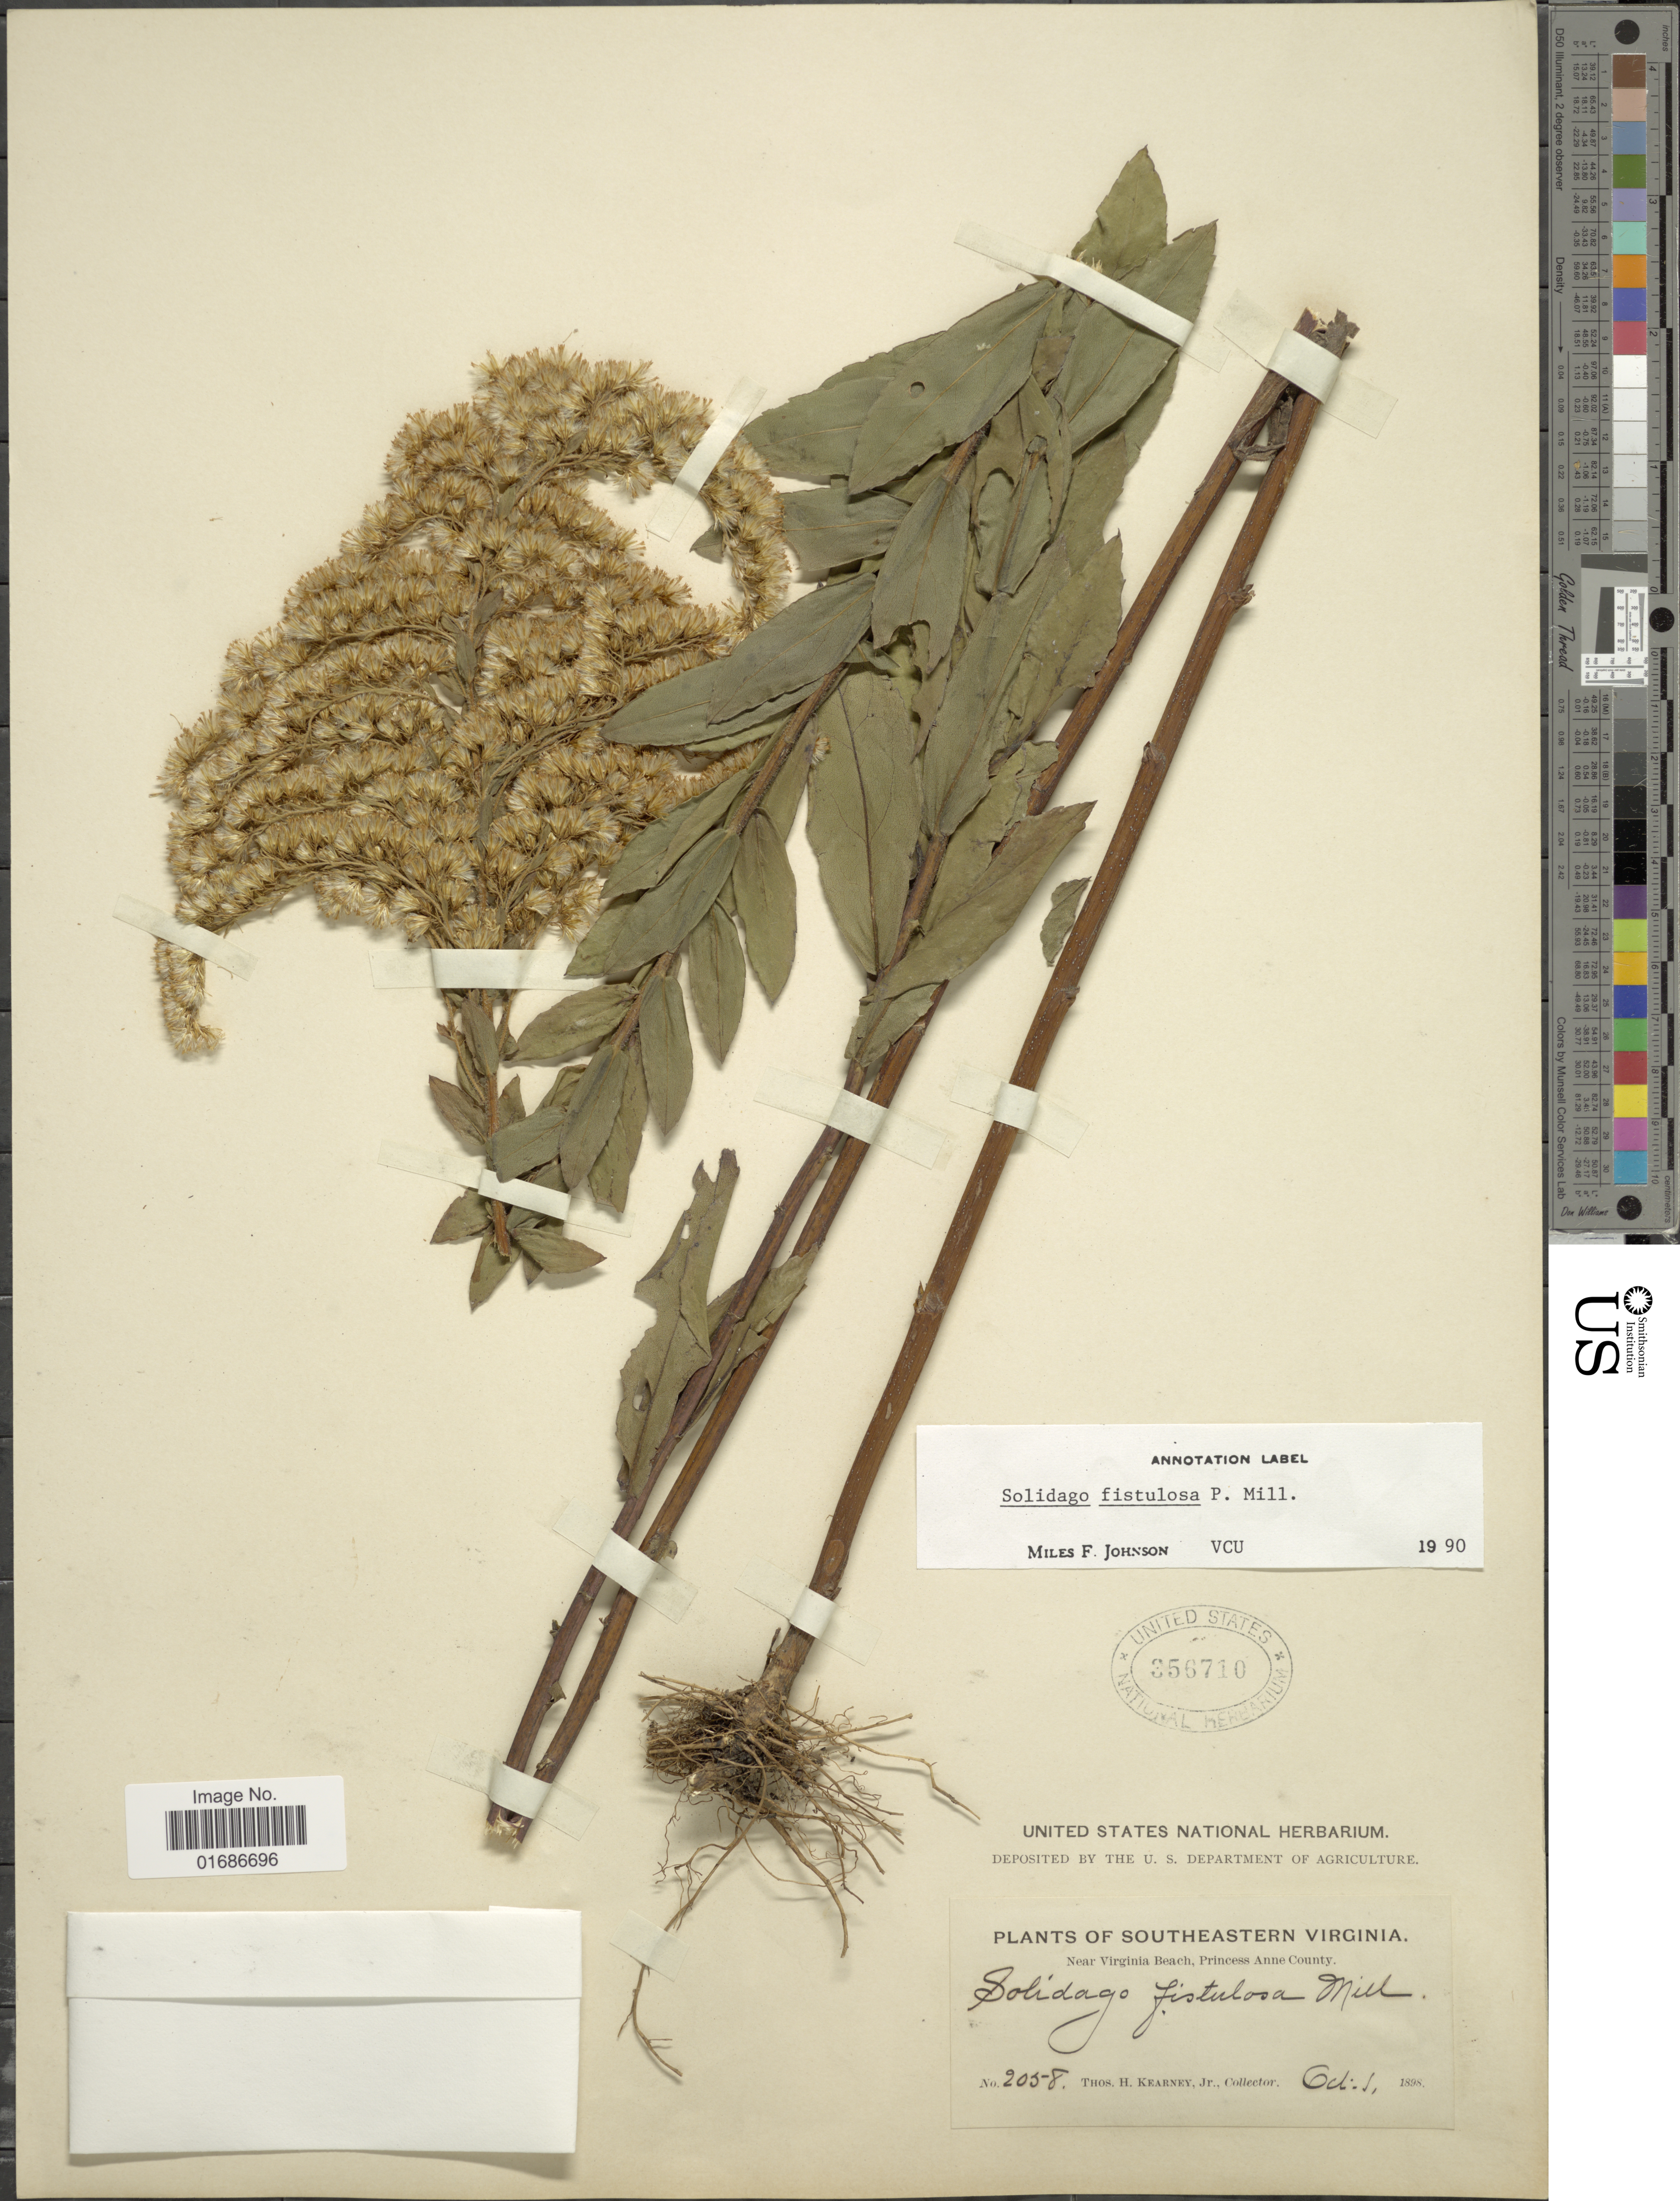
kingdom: Plantae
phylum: Tracheophyta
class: Magnoliopsida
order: Asterales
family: Asteraceae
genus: Solidago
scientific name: Solidago fistulosa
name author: Mill.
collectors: T. H. Kearney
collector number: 2058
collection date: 1898-10-01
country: United States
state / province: Virginia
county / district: City of Virginia Beach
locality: Southeastern Virginia, Near Virginia Beach, Princess Anne (=historic county name) County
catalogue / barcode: US 356710